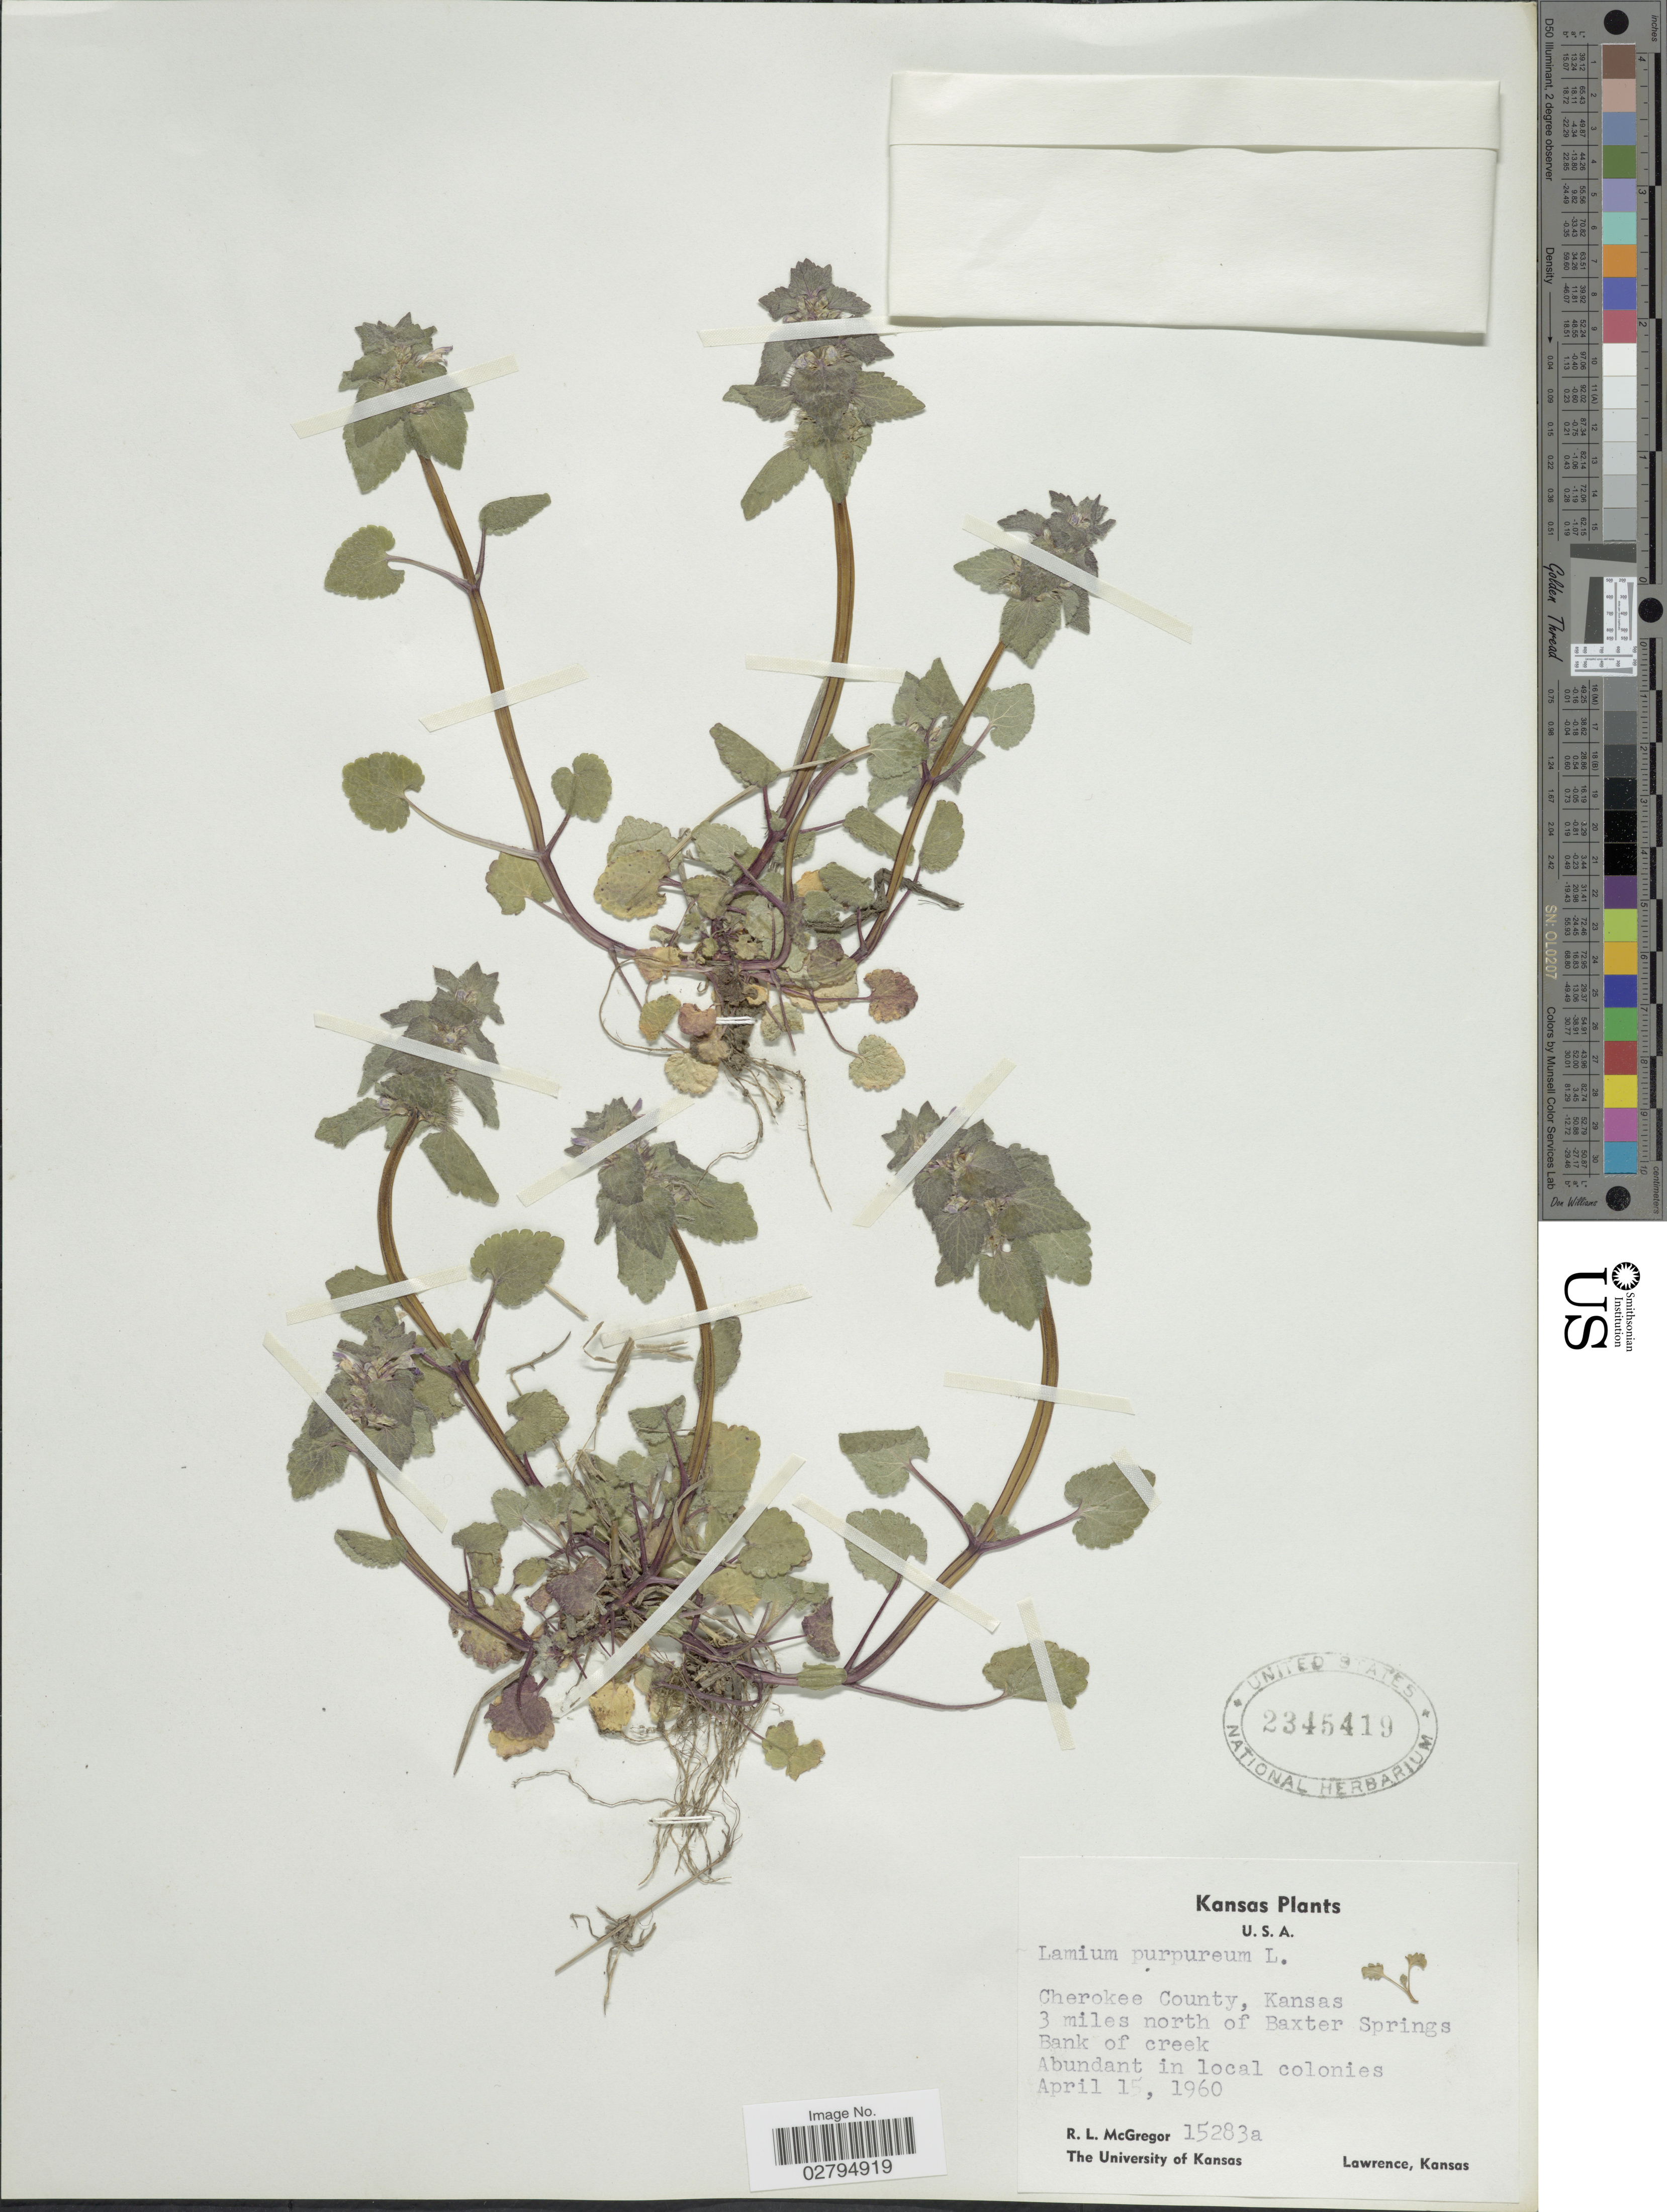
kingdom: Plantae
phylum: Tracheophyta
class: Magnoliopsida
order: Lamiales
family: Lamiaceae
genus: Lamium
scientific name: Lamium purpureum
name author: L.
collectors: R. McGregor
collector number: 15283a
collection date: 1960-04-15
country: United States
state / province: Kansas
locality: Cherokee County. 3 miles north of Baxter Springs Bank of creek.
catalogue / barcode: US 2345419